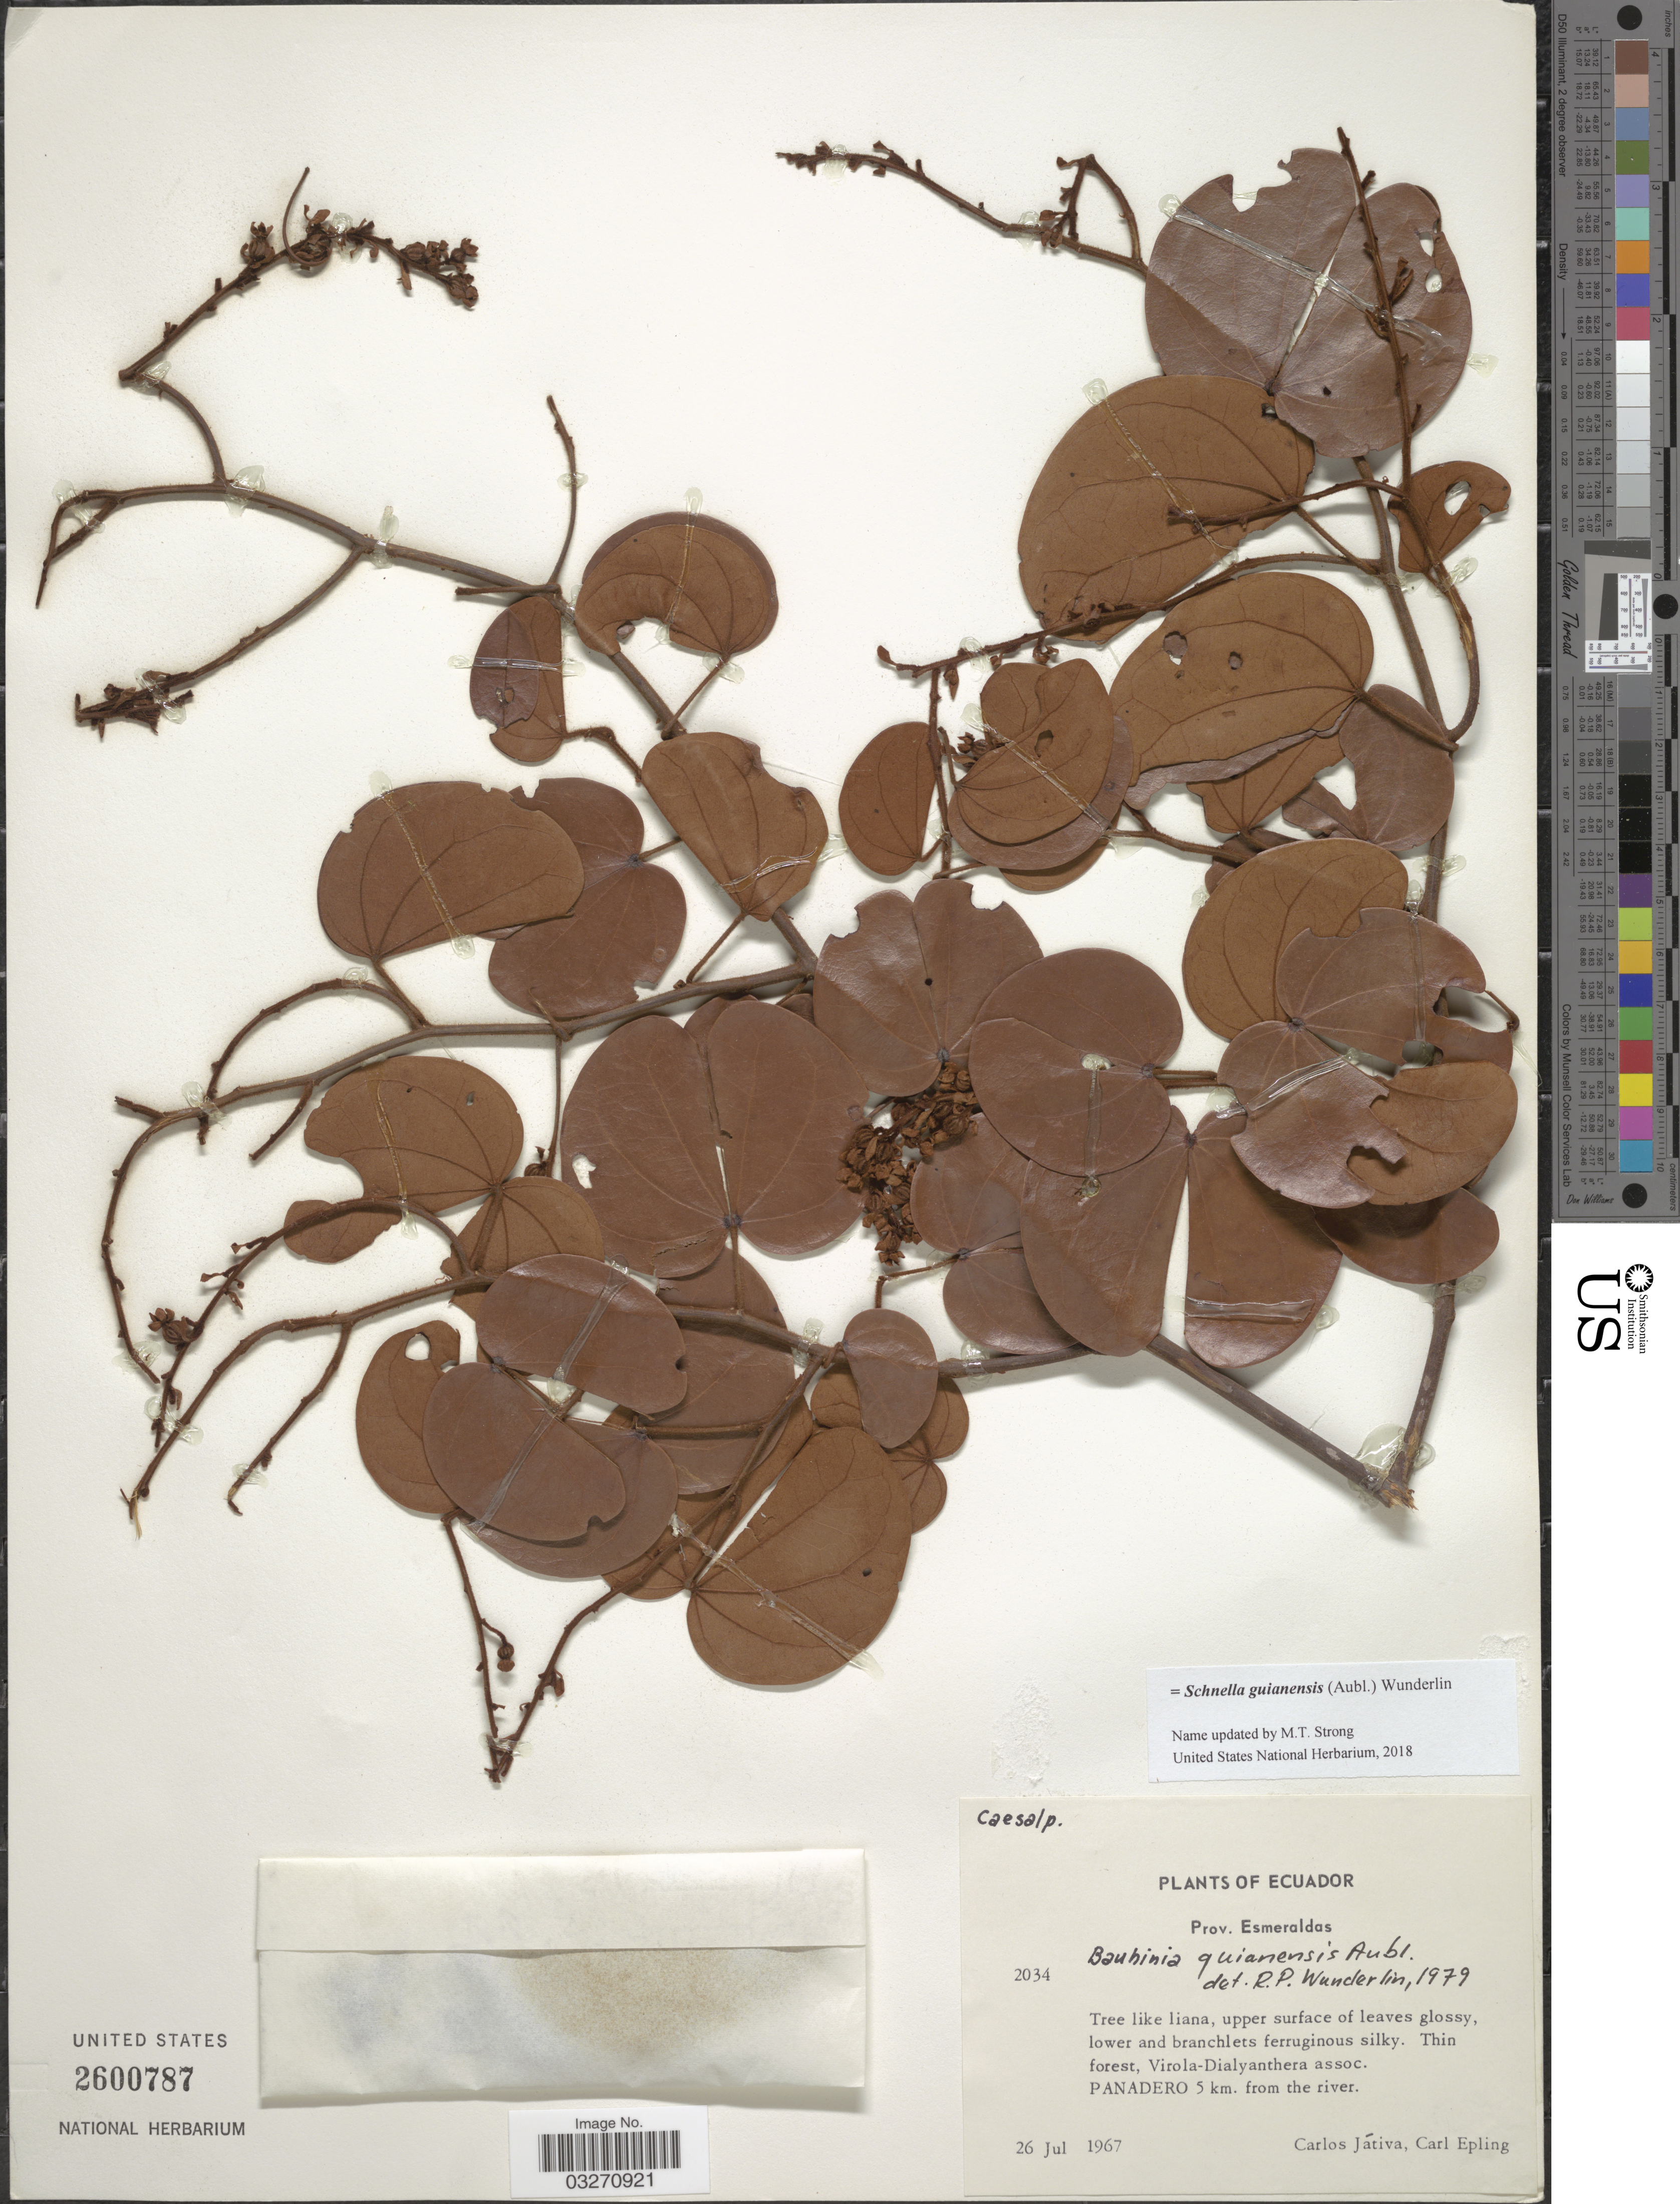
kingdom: Plantae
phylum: Tracheophyta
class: Magnoliopsida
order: Fabales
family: Fabaceae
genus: Schnella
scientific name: Schnella guianensis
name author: (Aubl.) Wunderlin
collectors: C. D. Játiva & C. C. Epling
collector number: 2034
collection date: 1967-07-26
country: Ecuador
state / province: Esmeraldas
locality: Panadero 5 km. from the river.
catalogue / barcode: US 2600787